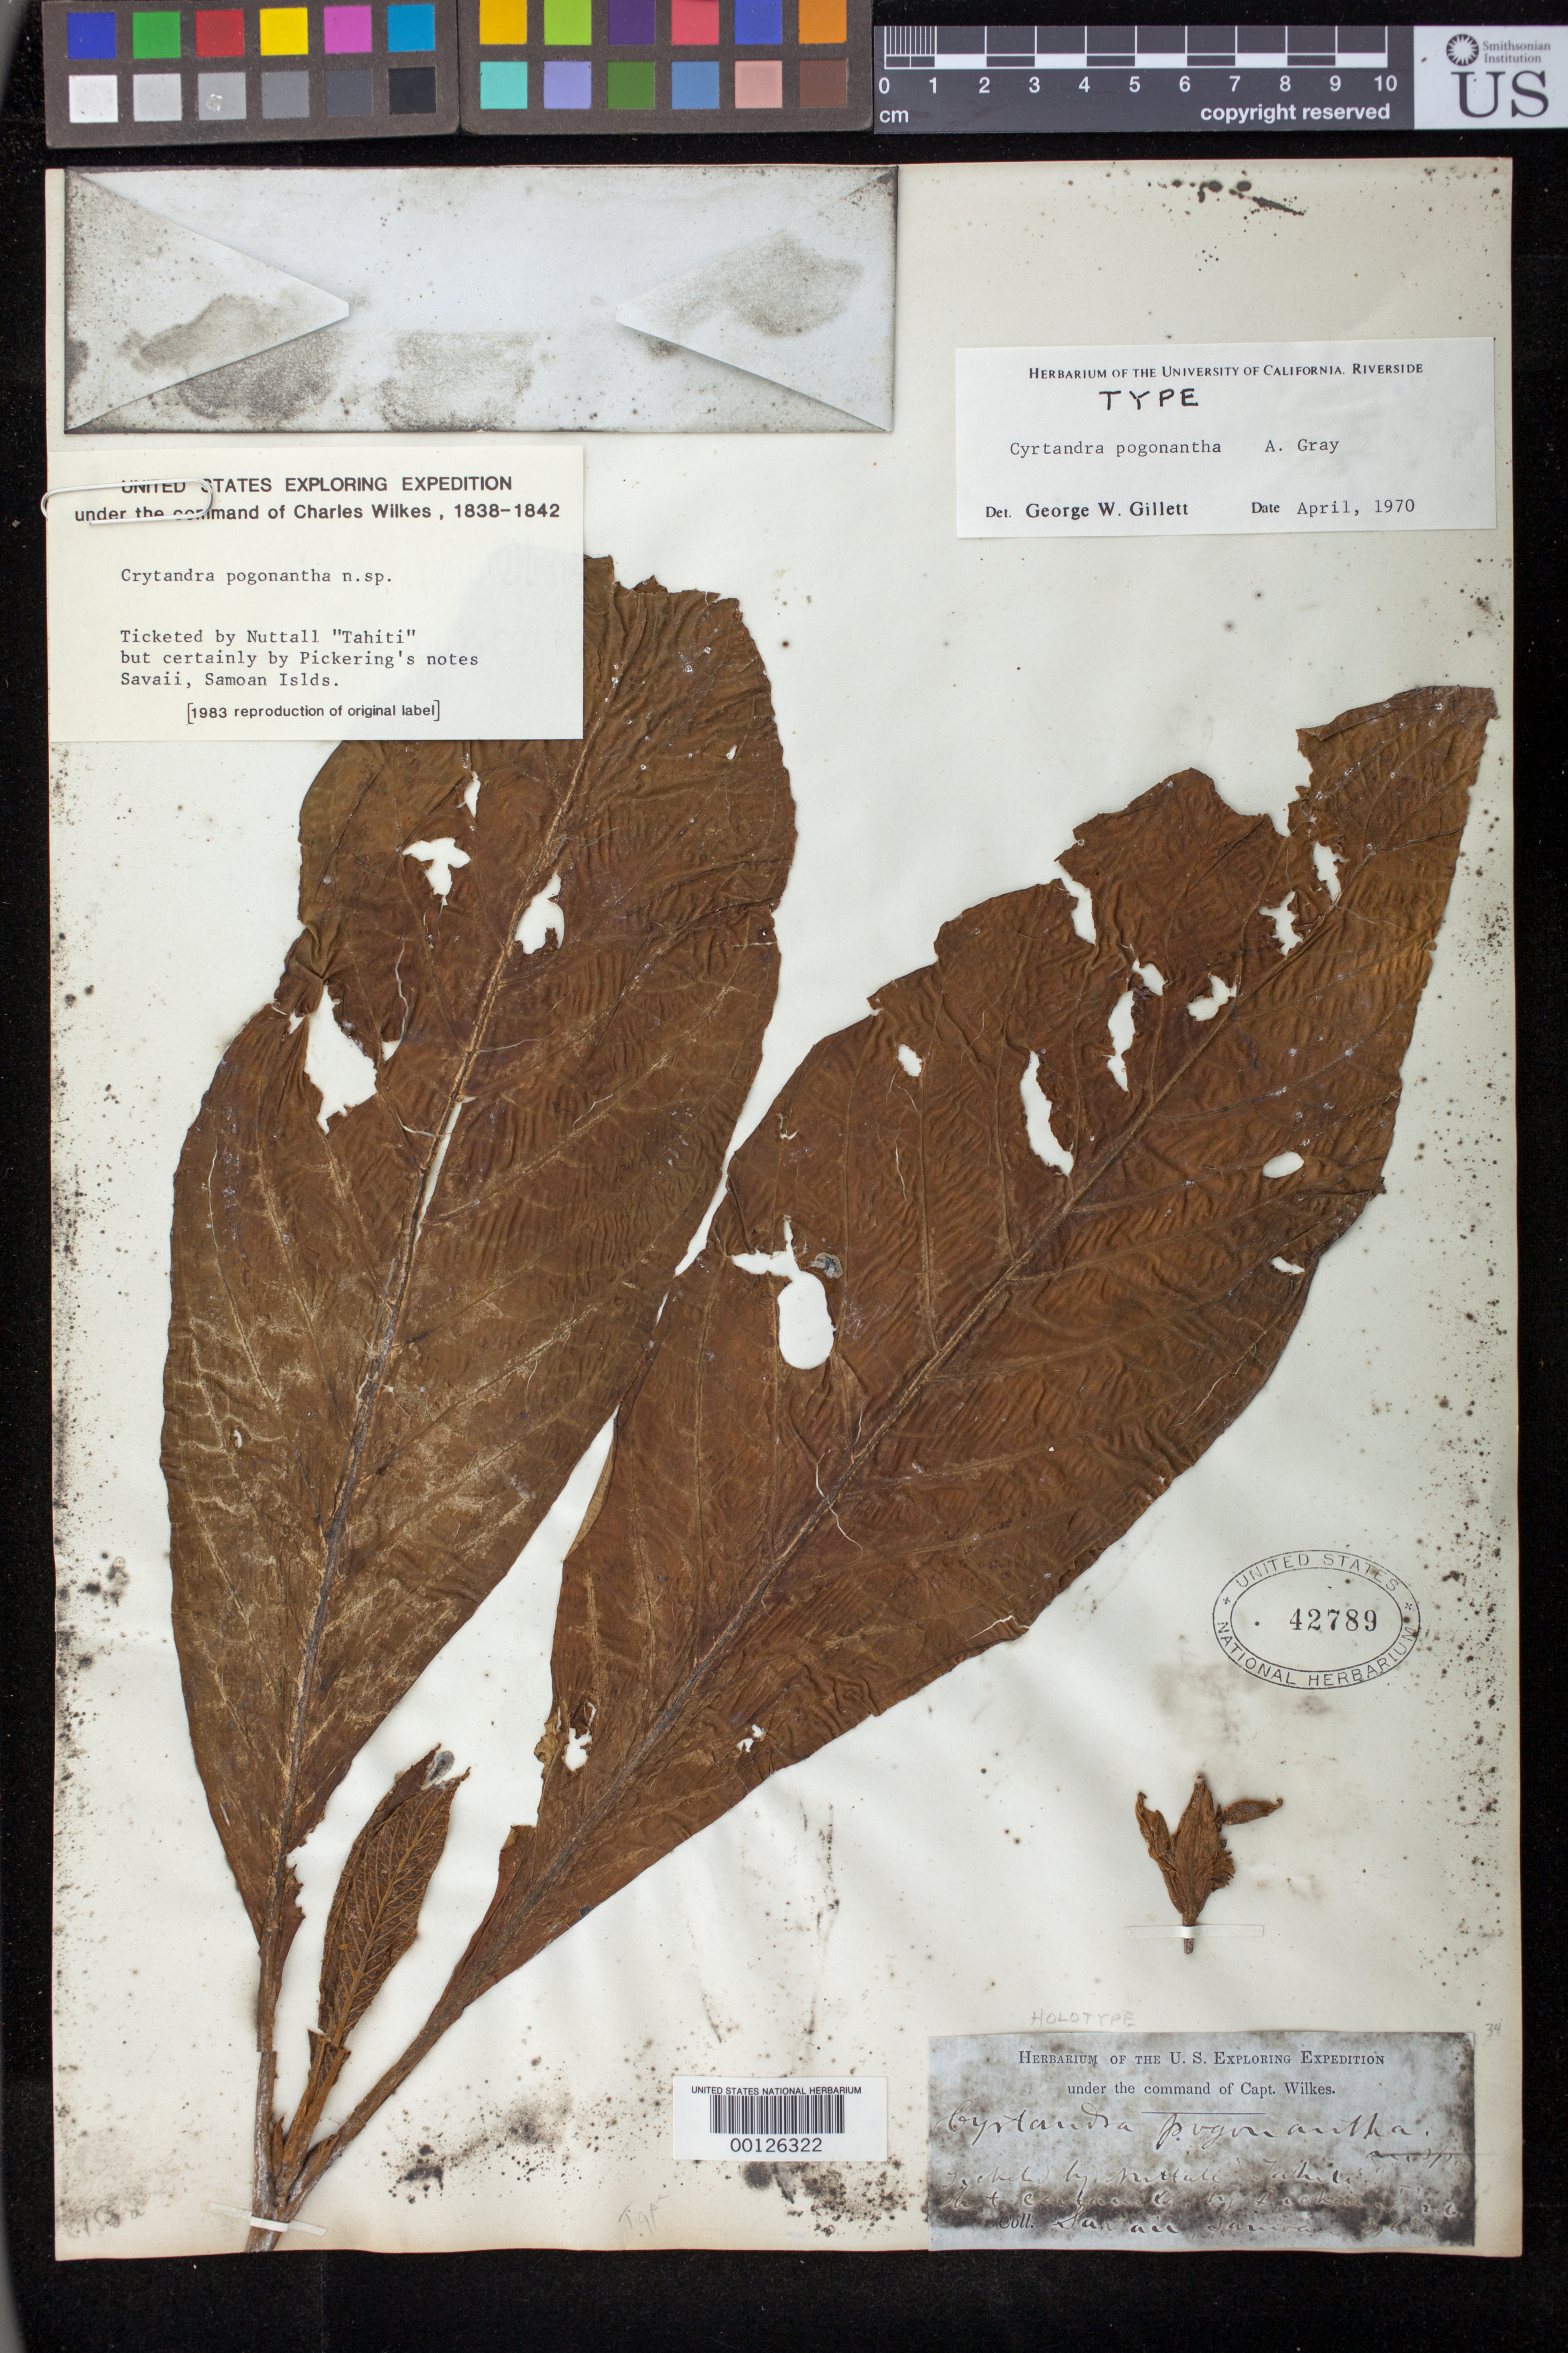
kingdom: Plantae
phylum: Tracheophyta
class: Magnoliopsida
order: Lamiales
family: Gesneriaceae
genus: Cyrtandra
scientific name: Cyrtandra pogonantha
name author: A. Gray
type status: Holotype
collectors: Wilkes Explor. Exped.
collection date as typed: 1838 to -- --- 1842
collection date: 1838/1842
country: Samoa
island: Savai'i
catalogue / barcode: US 42789